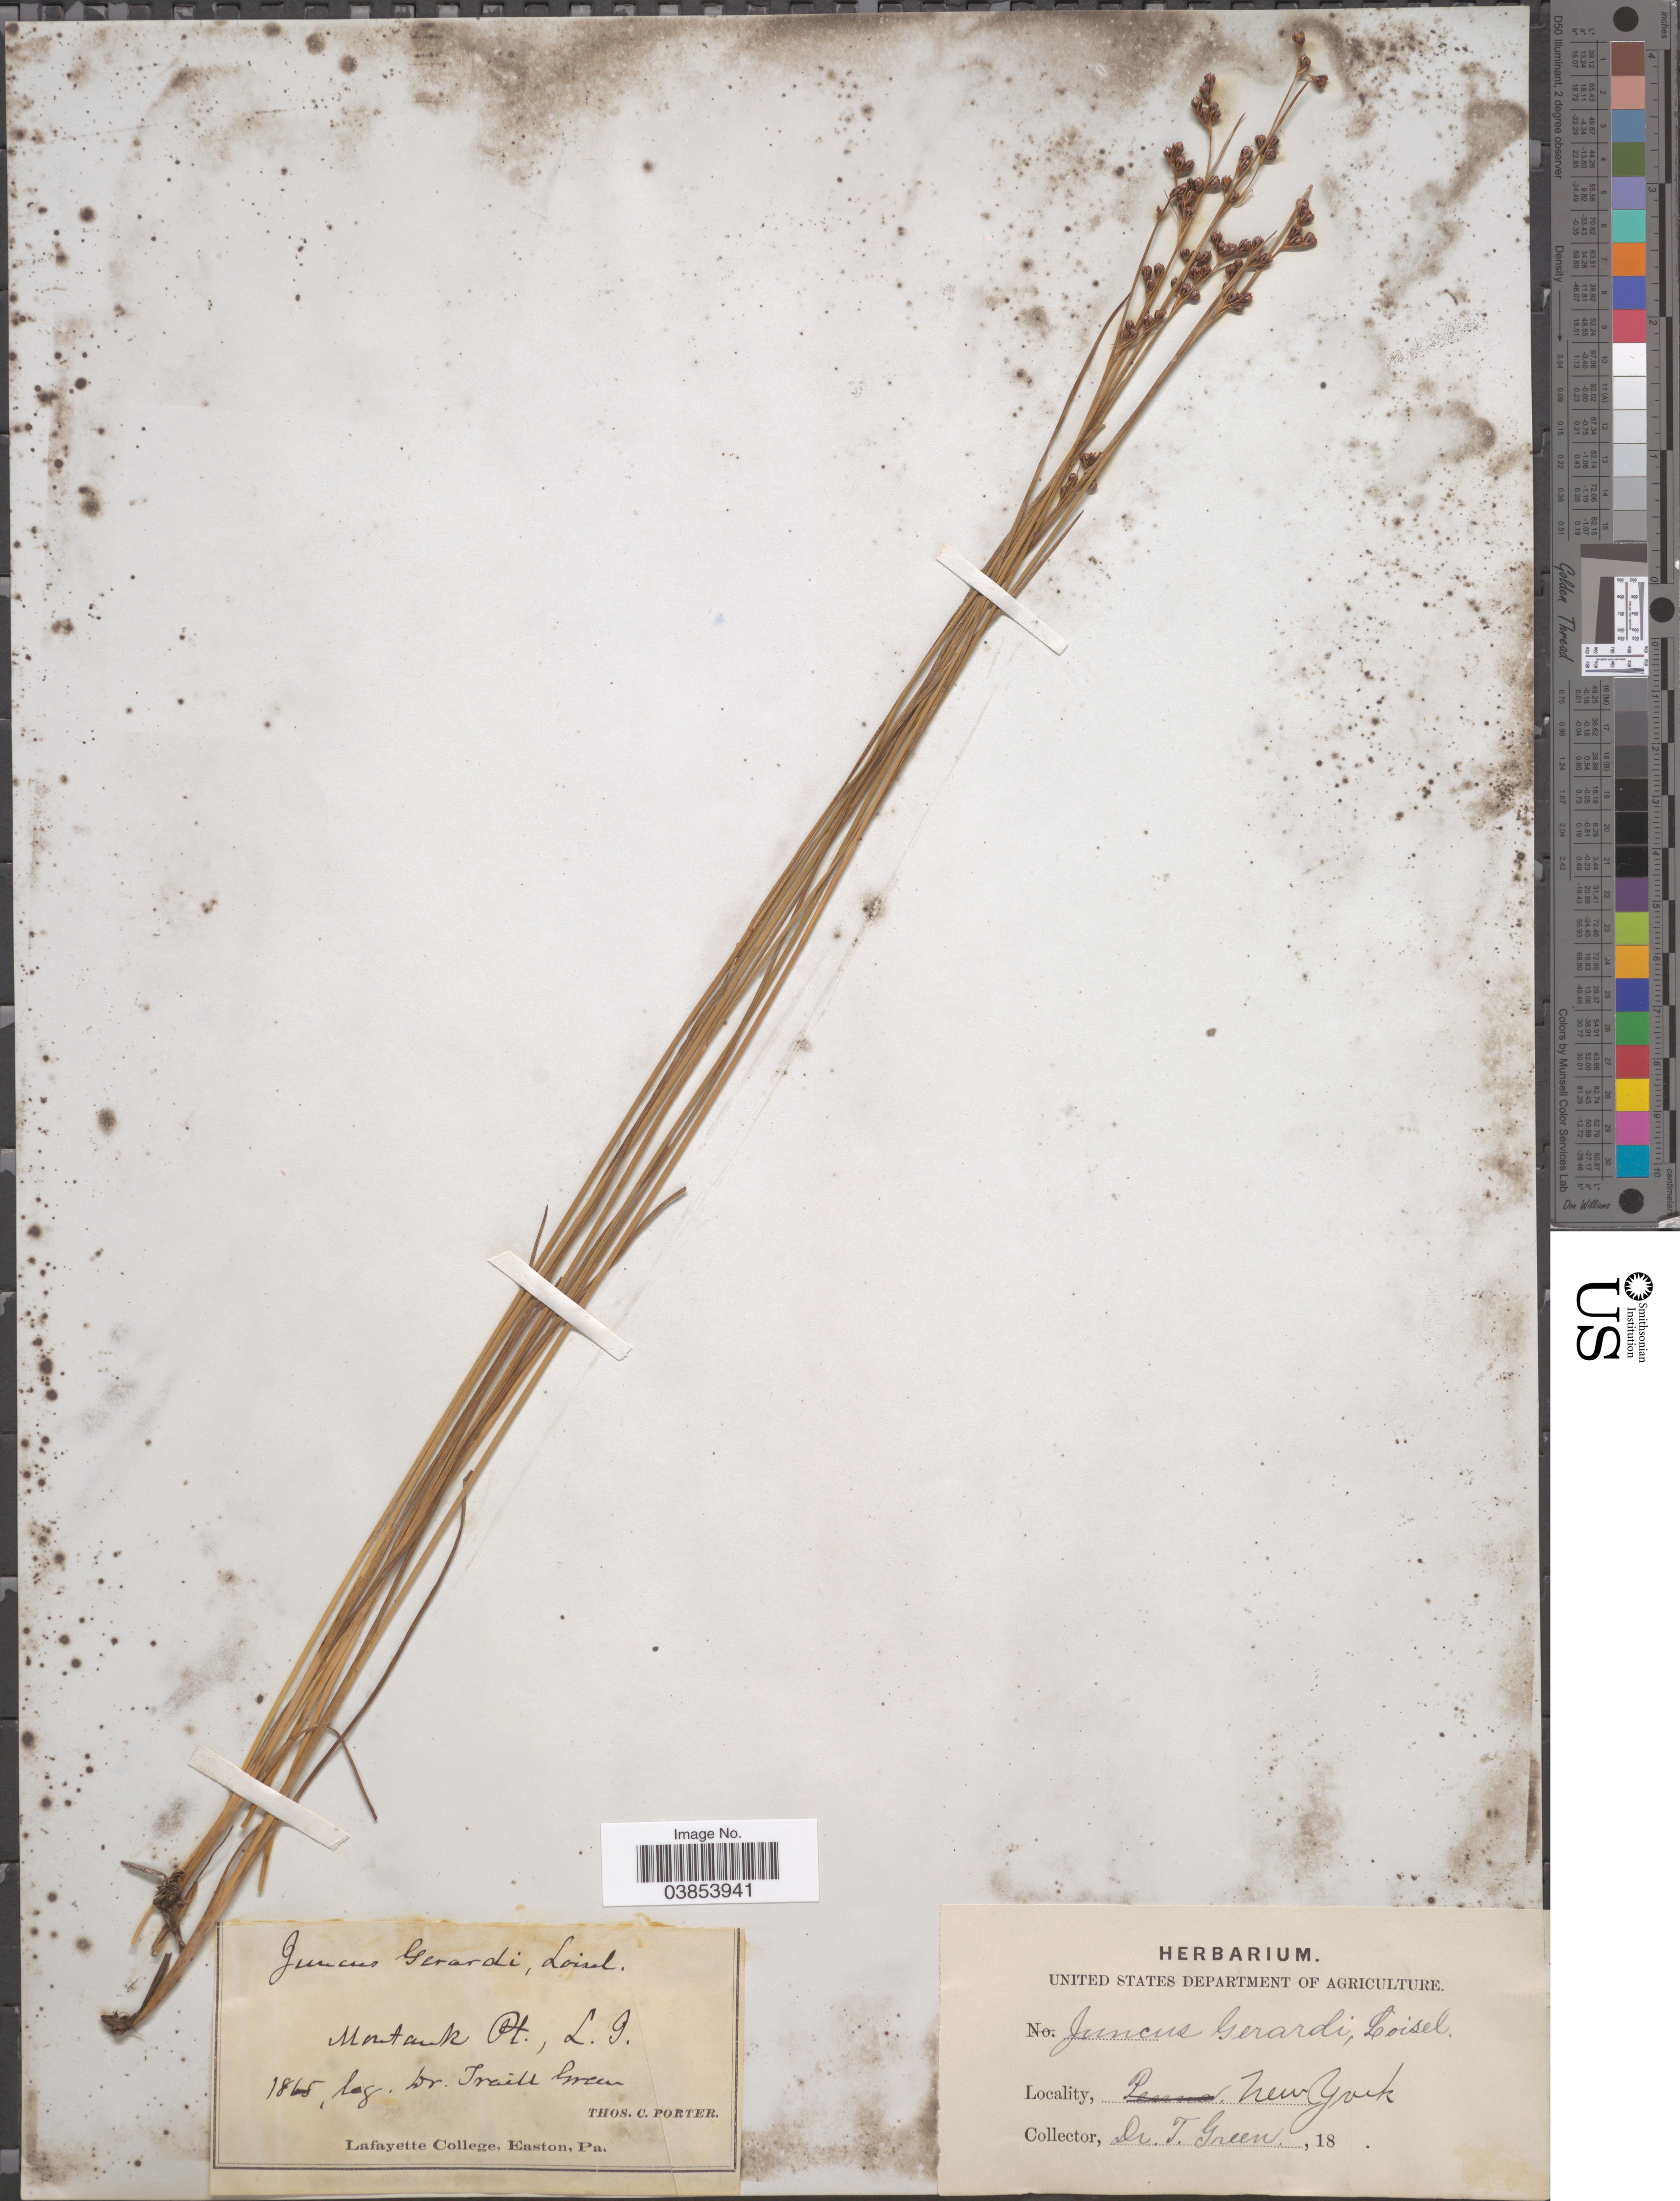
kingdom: Plantae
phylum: Tracheophyta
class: Liliopsida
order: Poales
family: Juncaceae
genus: Juncus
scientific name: Juncus gerardi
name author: Loisel.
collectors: T. Green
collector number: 1865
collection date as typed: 18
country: United States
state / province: New York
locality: Montauk pt.